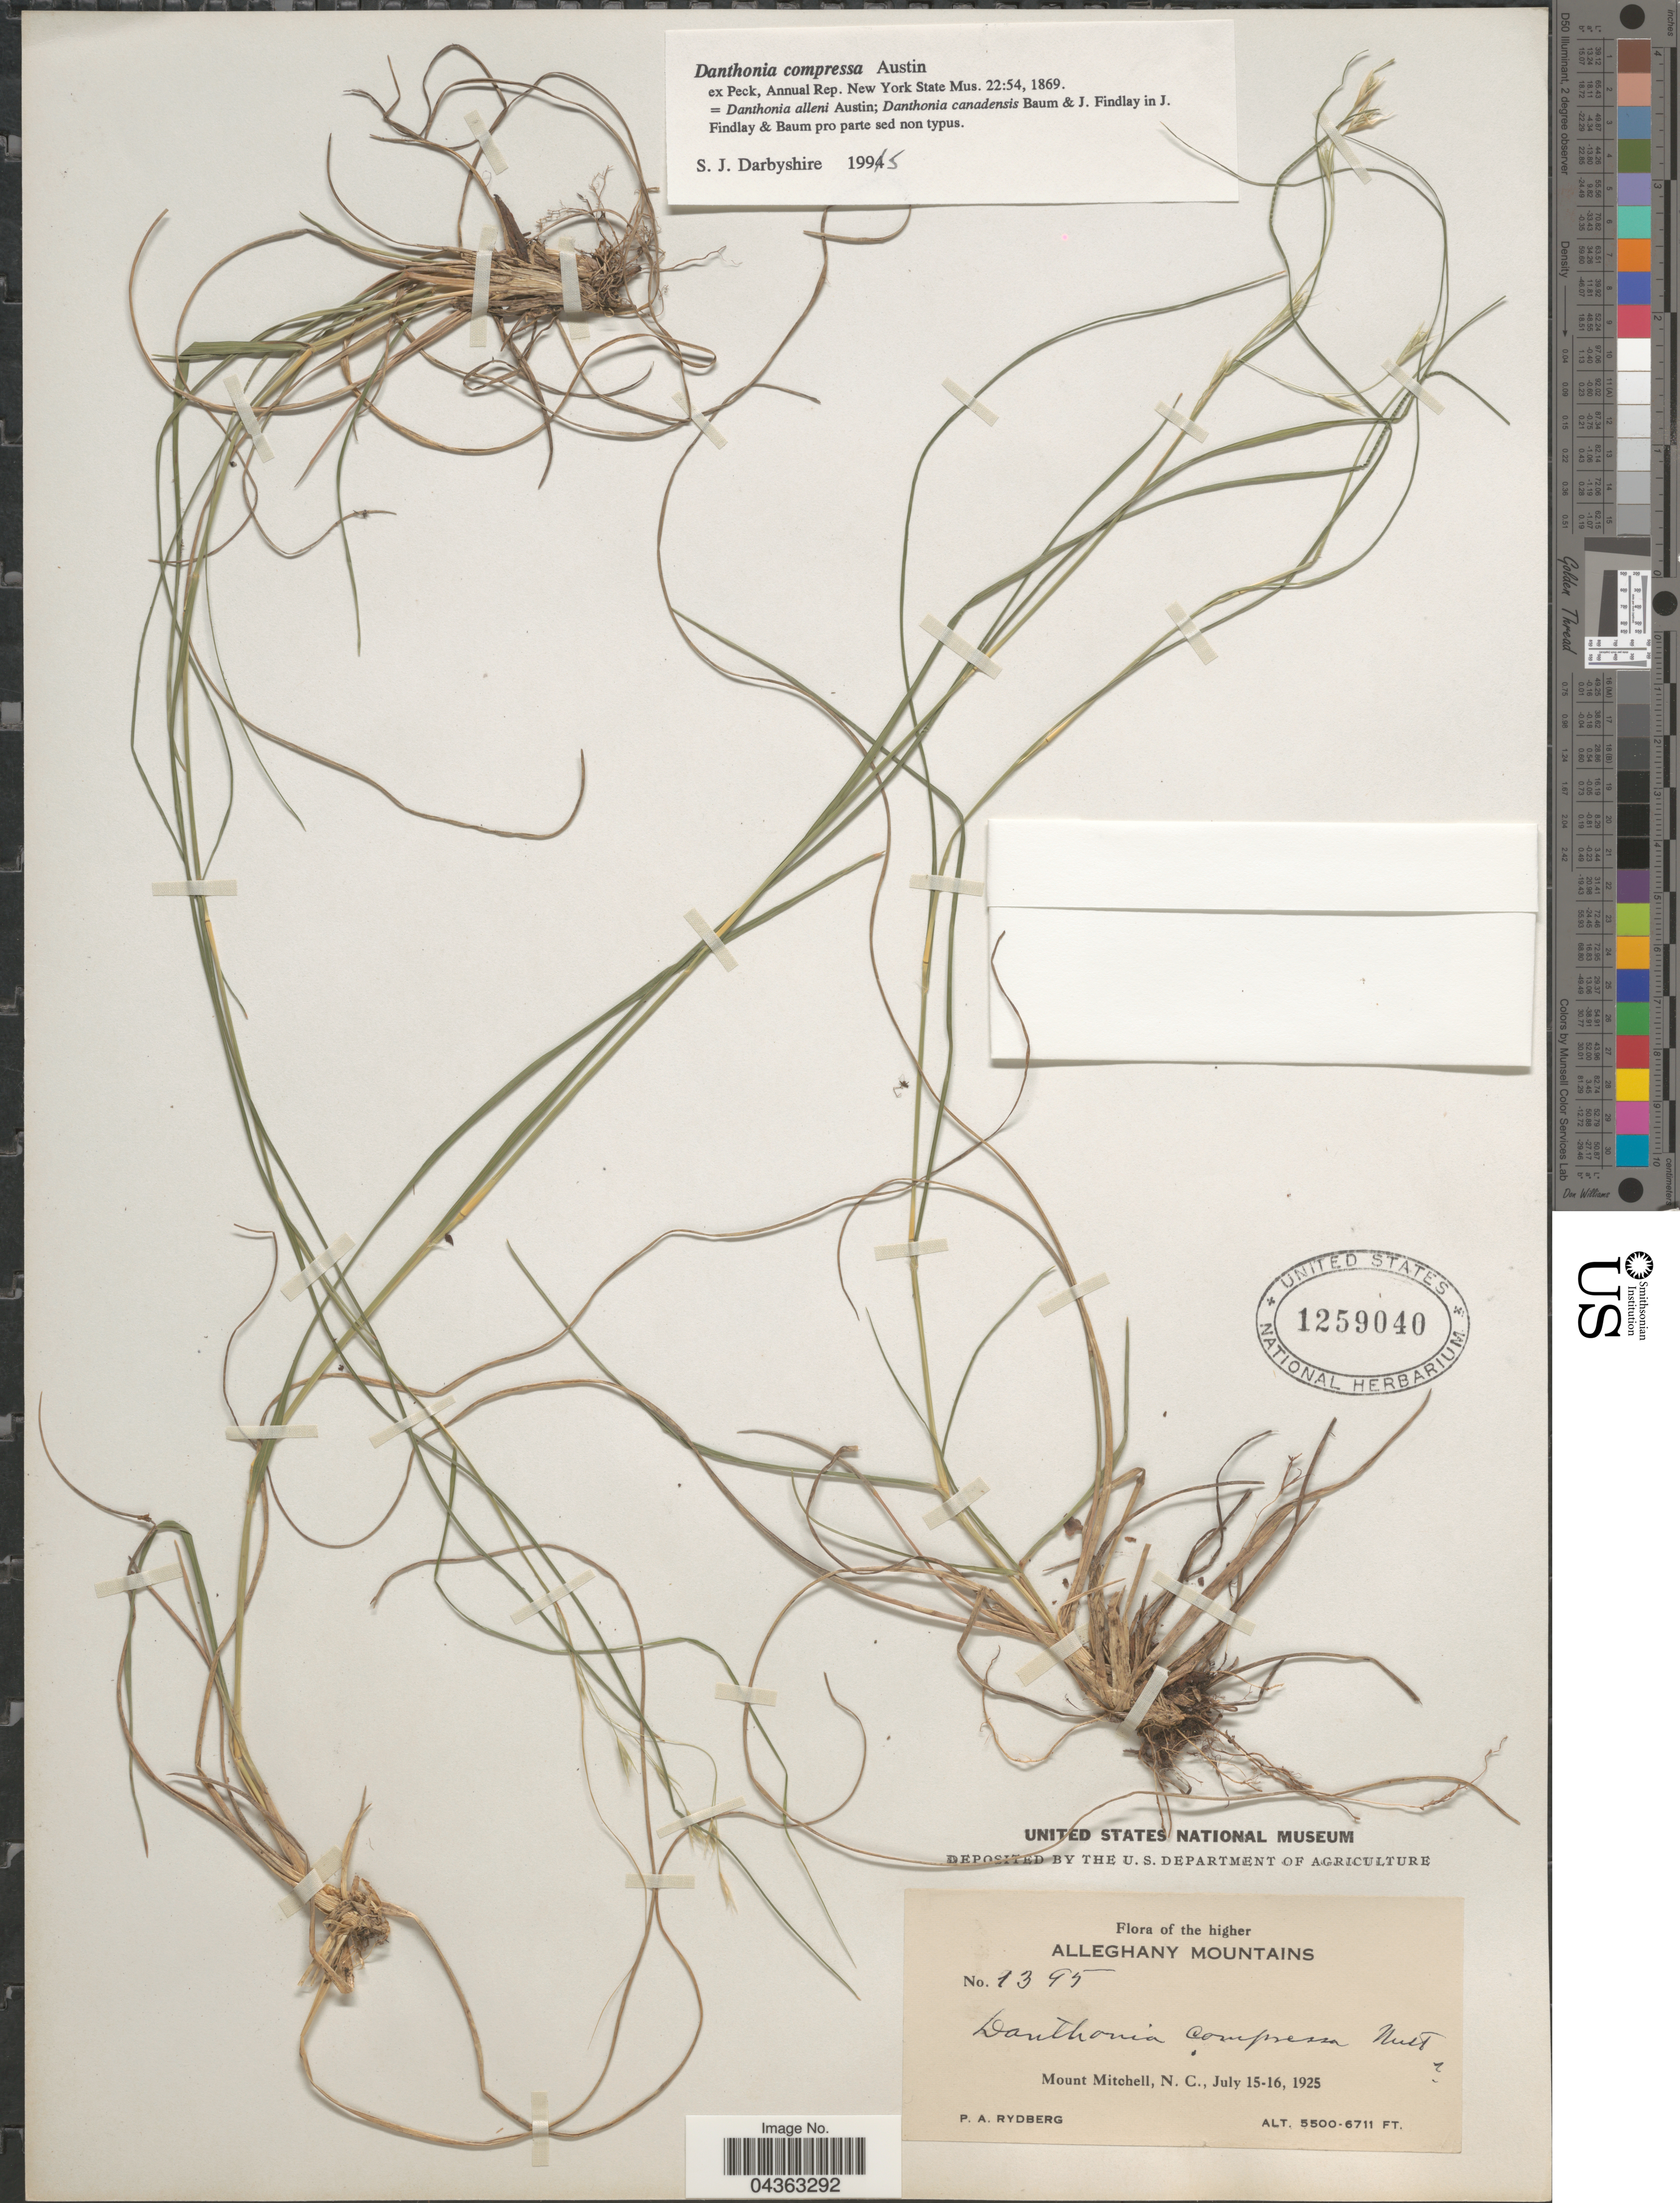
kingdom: Plantae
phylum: Tracheophyta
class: Liliopsida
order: Poales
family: Poaceae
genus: Danthonia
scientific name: Danthonia compressa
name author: Austin in F. Peck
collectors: P. A. Rydberg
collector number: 1395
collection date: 1925-07-15/1925-07-16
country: United States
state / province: North Carolina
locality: The higher Alleghany Mountains. Mount Mitchell.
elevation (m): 1676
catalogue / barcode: US 1259040